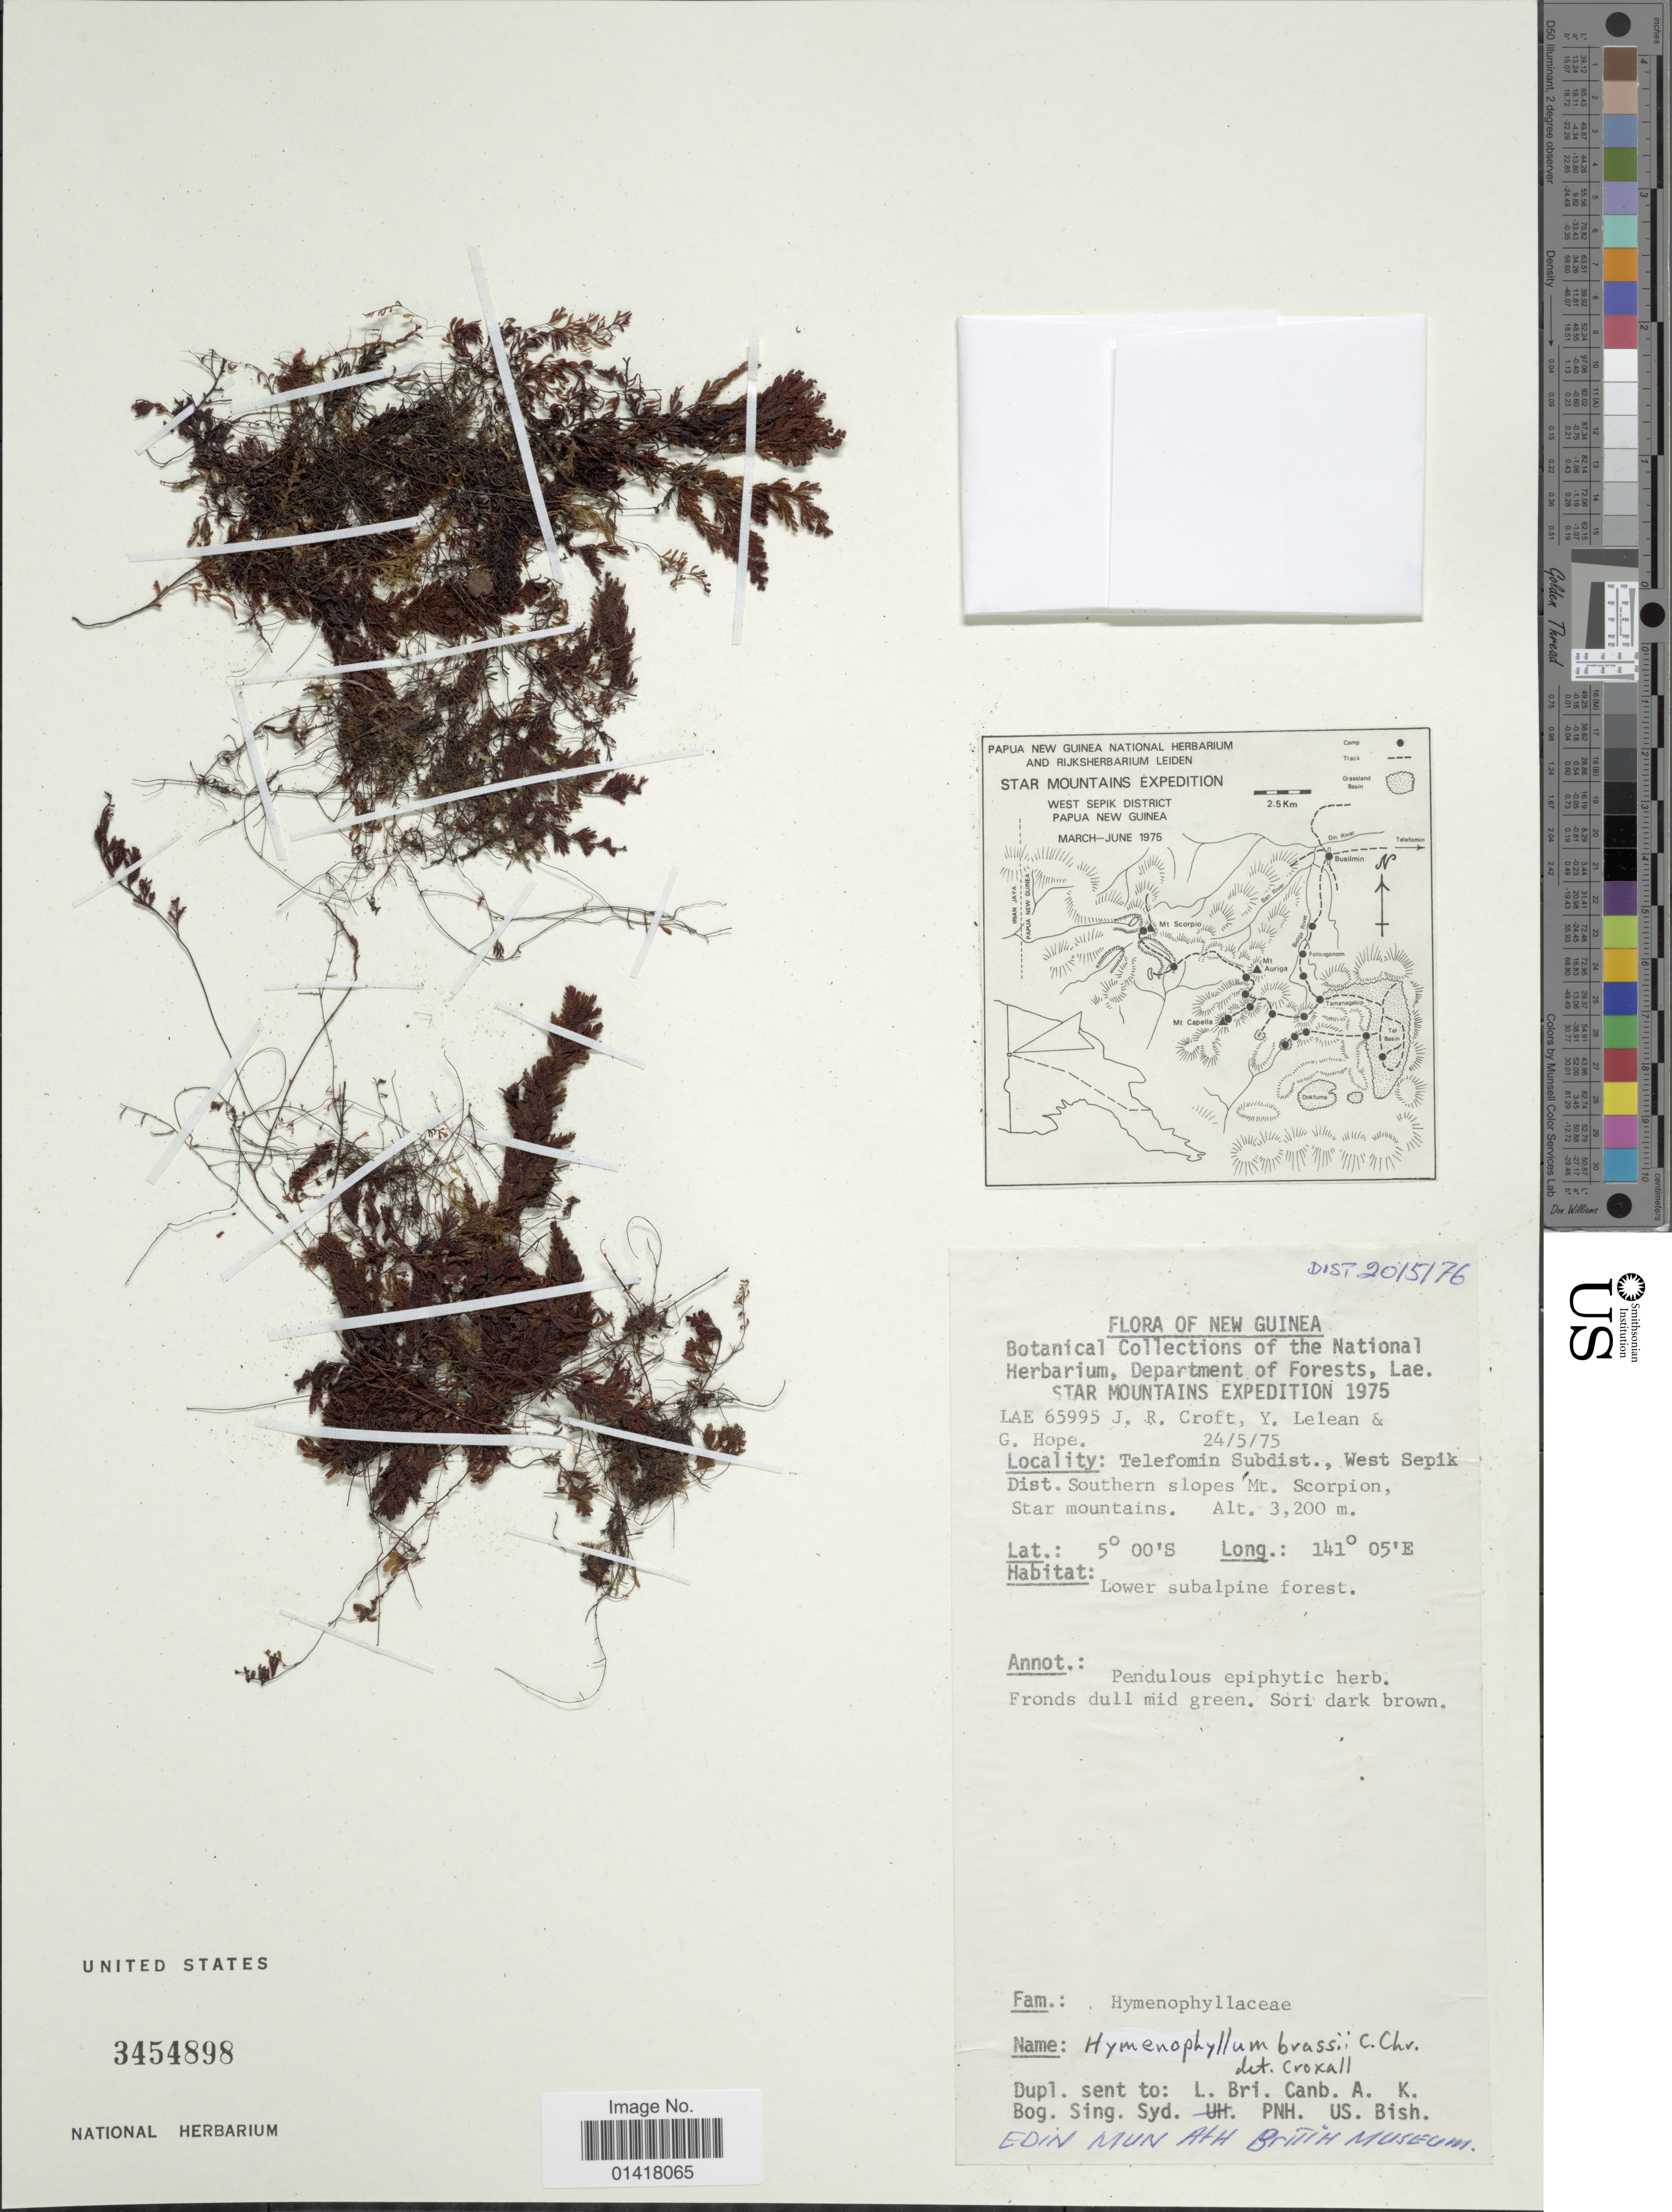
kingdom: Plantae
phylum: Tracheophyta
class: Polypodiopsida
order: Hymenophyllales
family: Hymenophyllaceae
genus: Hymenophyllum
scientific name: Hymenophyllum brassii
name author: C. Chr.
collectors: J. R. Croft, Y. Lelean & G. Hope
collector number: Lae 65995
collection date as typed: Transcribed d/m/y: 24/5/75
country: Papua New Guinea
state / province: Sandaun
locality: New Guinea, Department of forests, Lae Star Mountains Expedition . Telefomin Subdist., West Sepik Dist. Southern slopes Mt. Scorpion, Star Mountain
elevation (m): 3200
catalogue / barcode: US 3454898